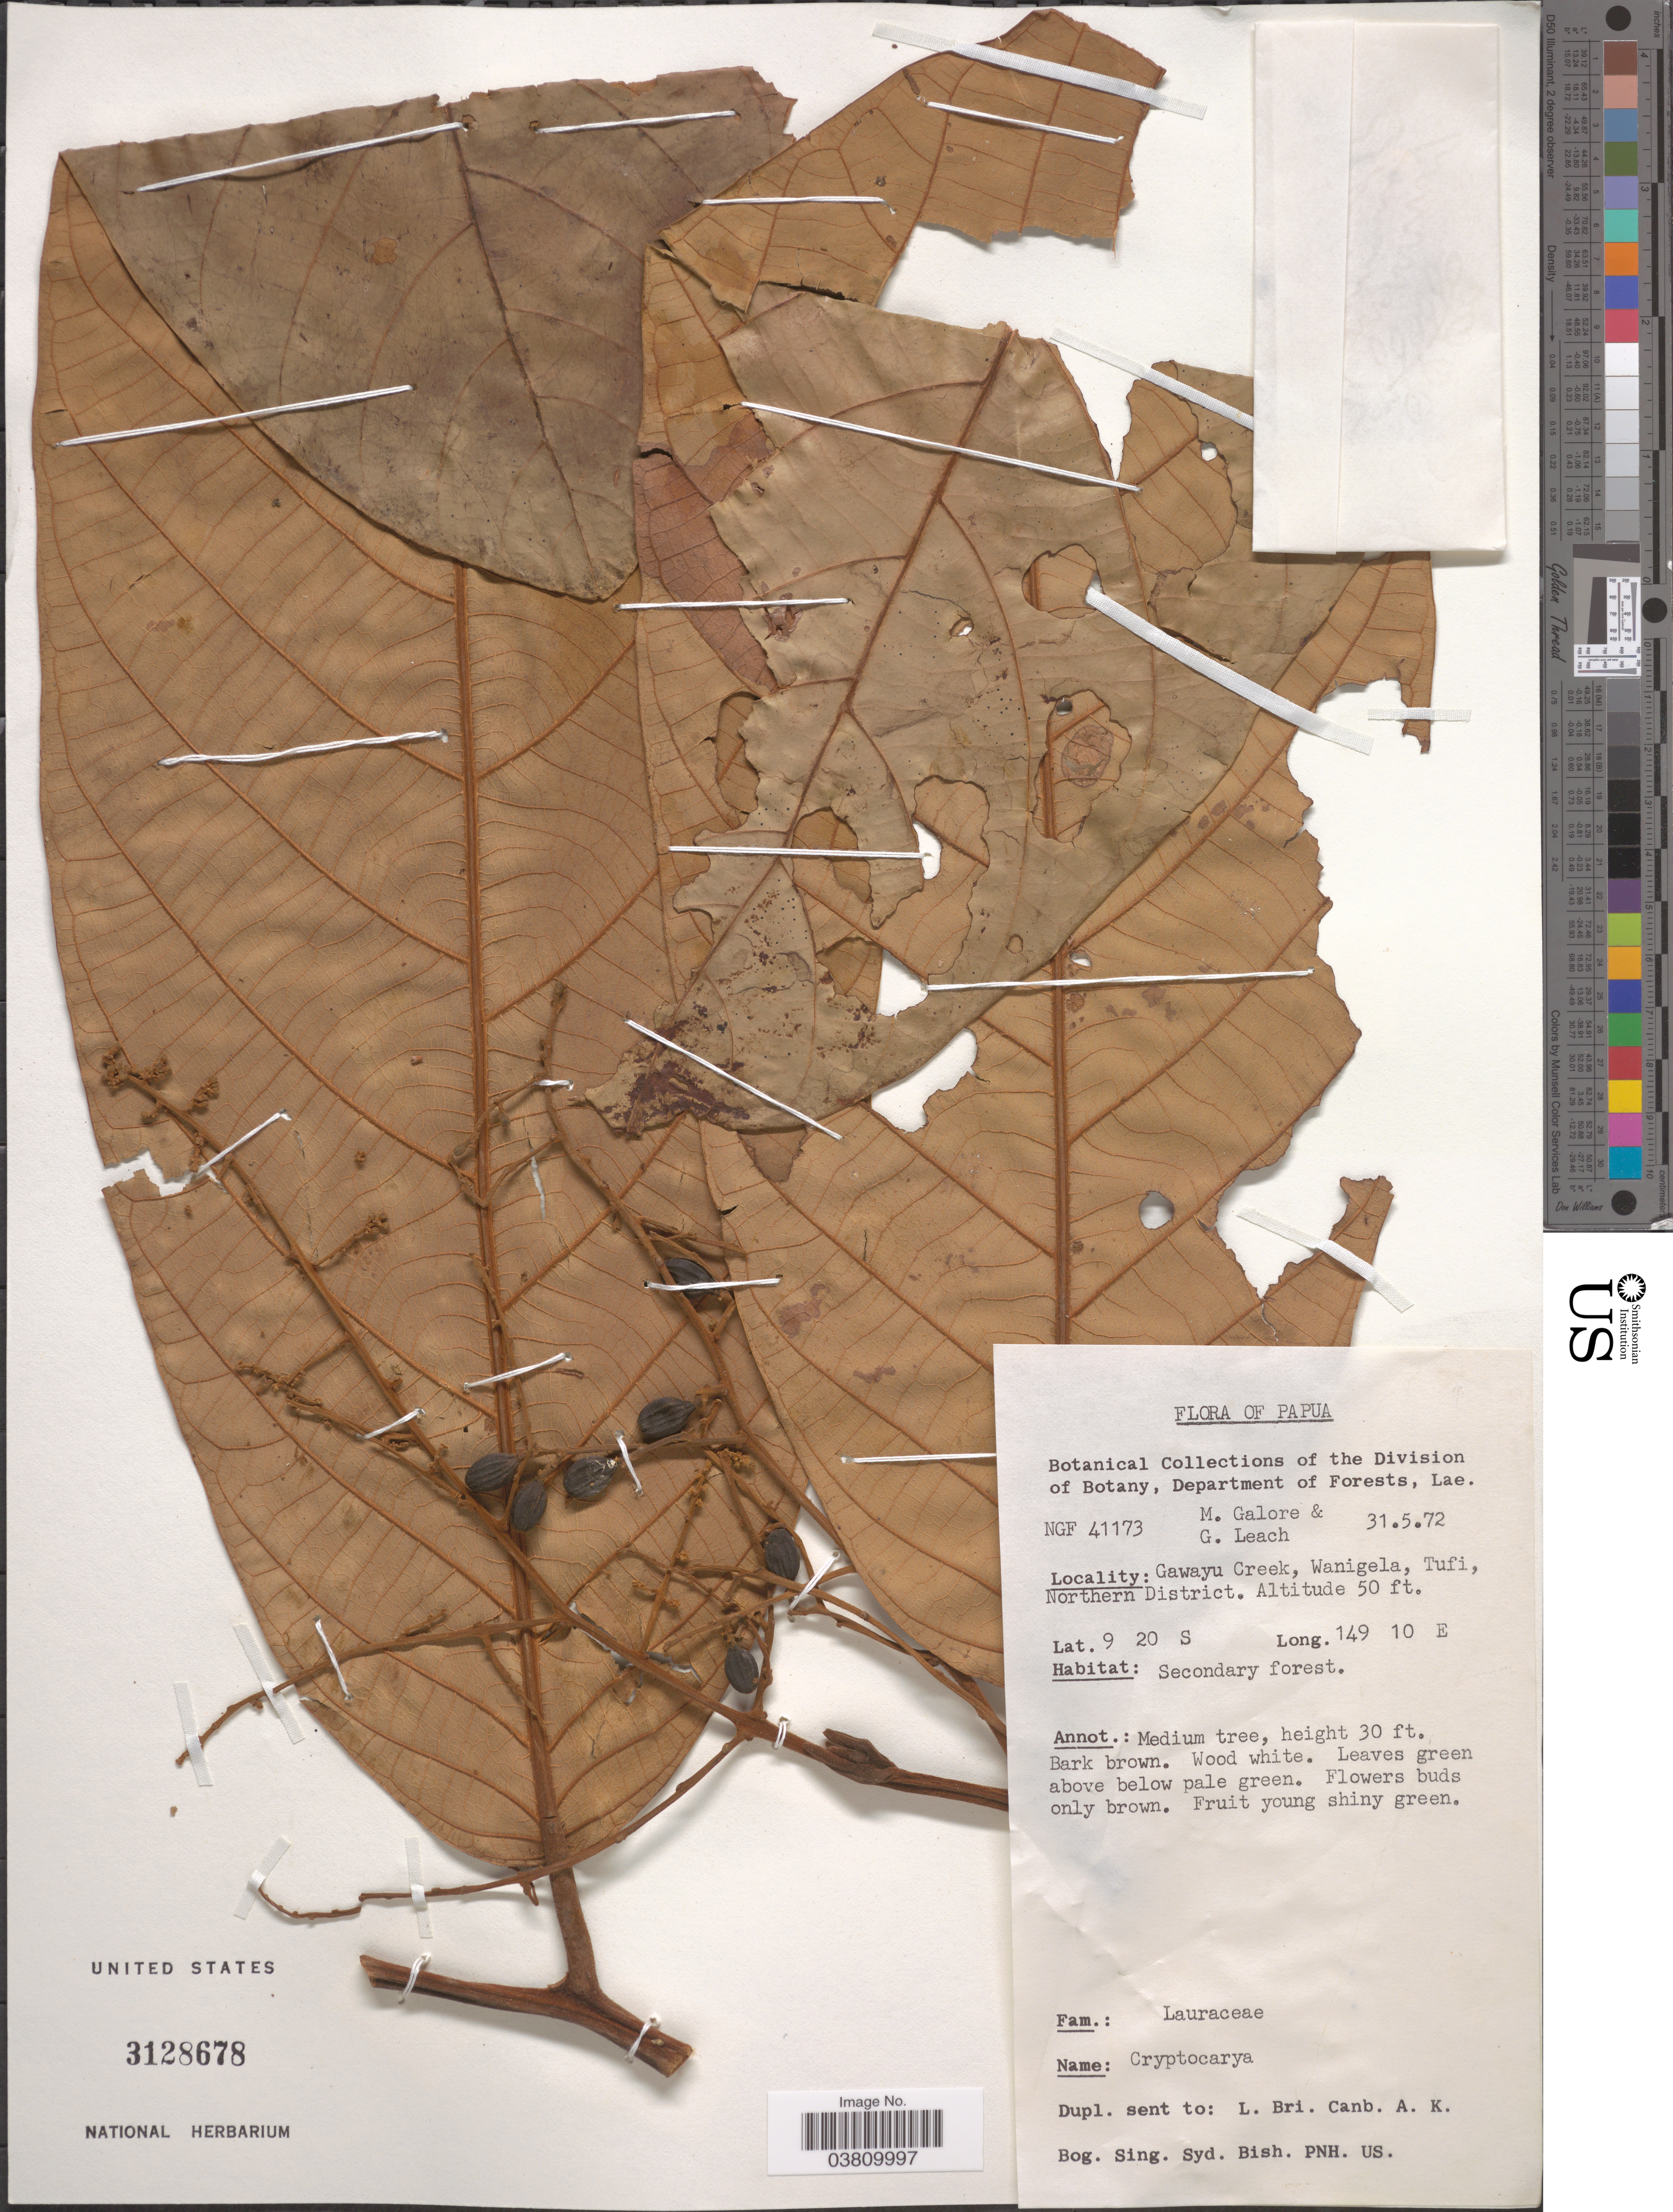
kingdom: Plantae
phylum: Tracheophyta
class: Magnoliopsida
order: Laurales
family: Lauraceae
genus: Cryptocarya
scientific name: Cryptocarya sp.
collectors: M. Galore & G. Leach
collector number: NGF41173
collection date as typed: Transcribed d/m/y: 31/5/72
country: Sri Lanka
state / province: Northern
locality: Gawayu Creek, Wanigela, Tufi, Northern District.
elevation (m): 15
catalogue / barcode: US 3128678